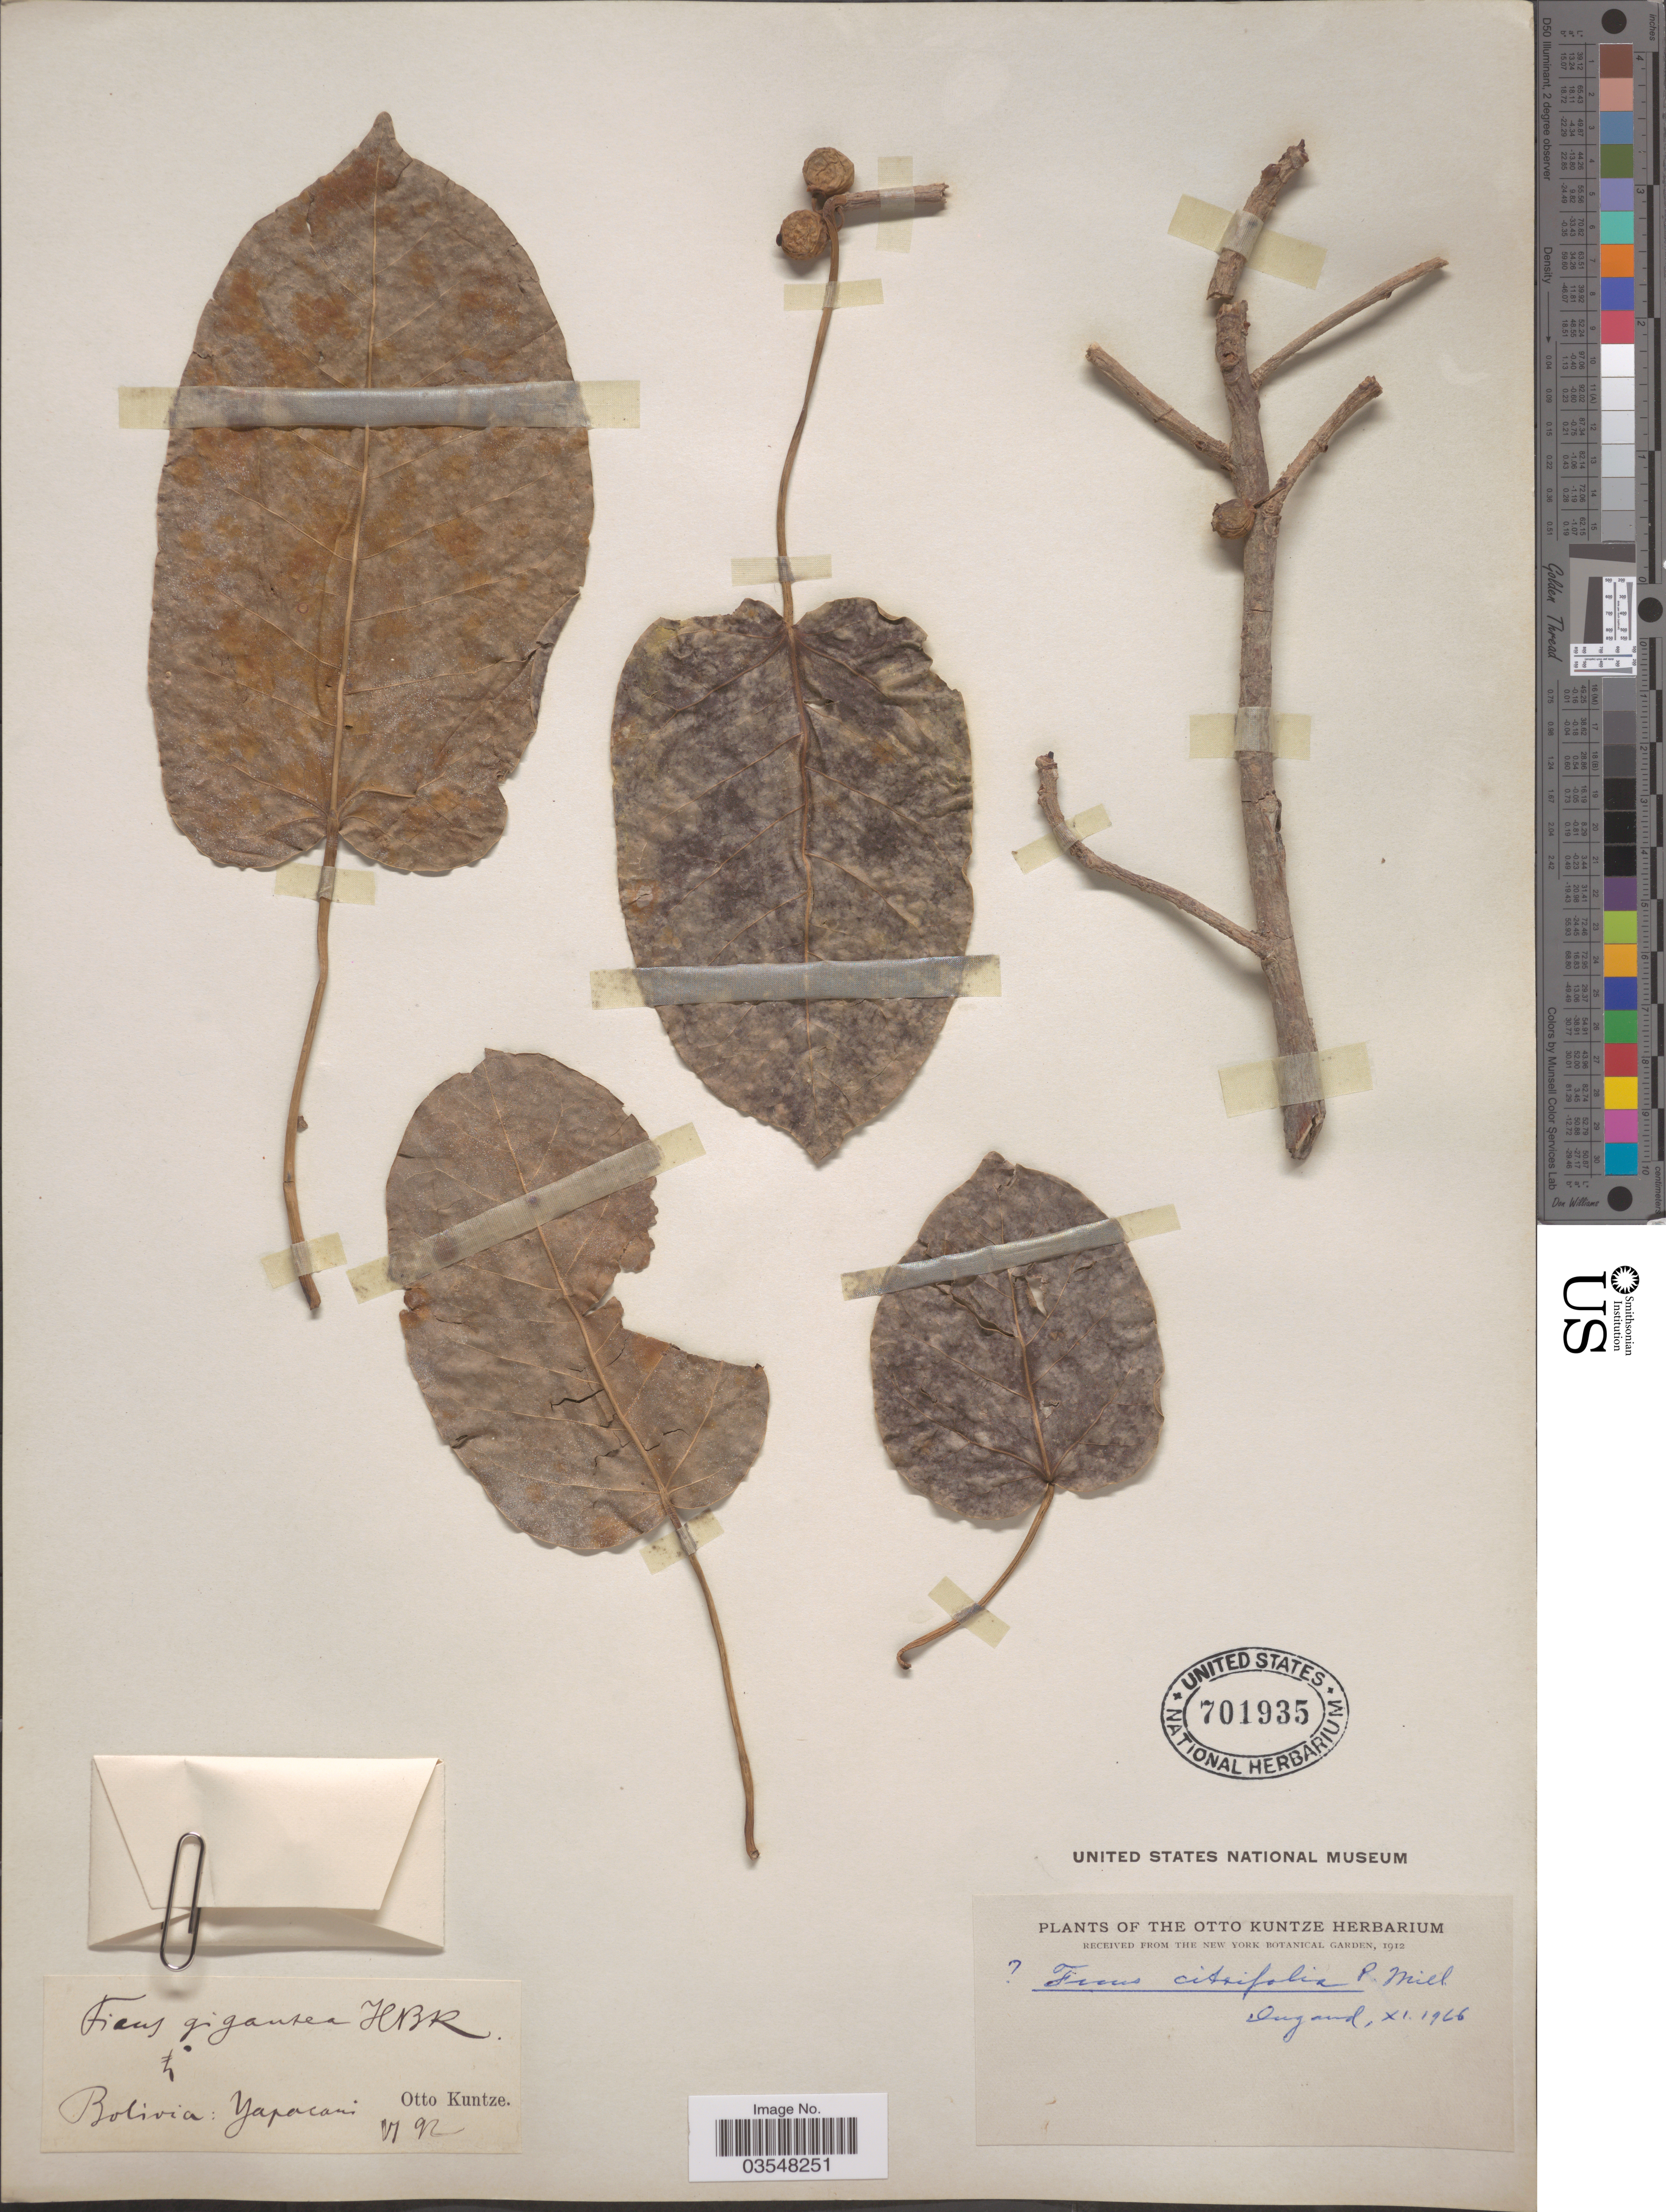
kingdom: Plantae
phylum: Tracheophyta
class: Magnoliopsida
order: Rosales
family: Moraceae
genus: Ficus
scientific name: Ficus citrifolia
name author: Mill.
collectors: C.E.O. Kuntze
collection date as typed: Transcribed d/m/y: /6/92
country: Bolivia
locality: Yapacani.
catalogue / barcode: US 701935